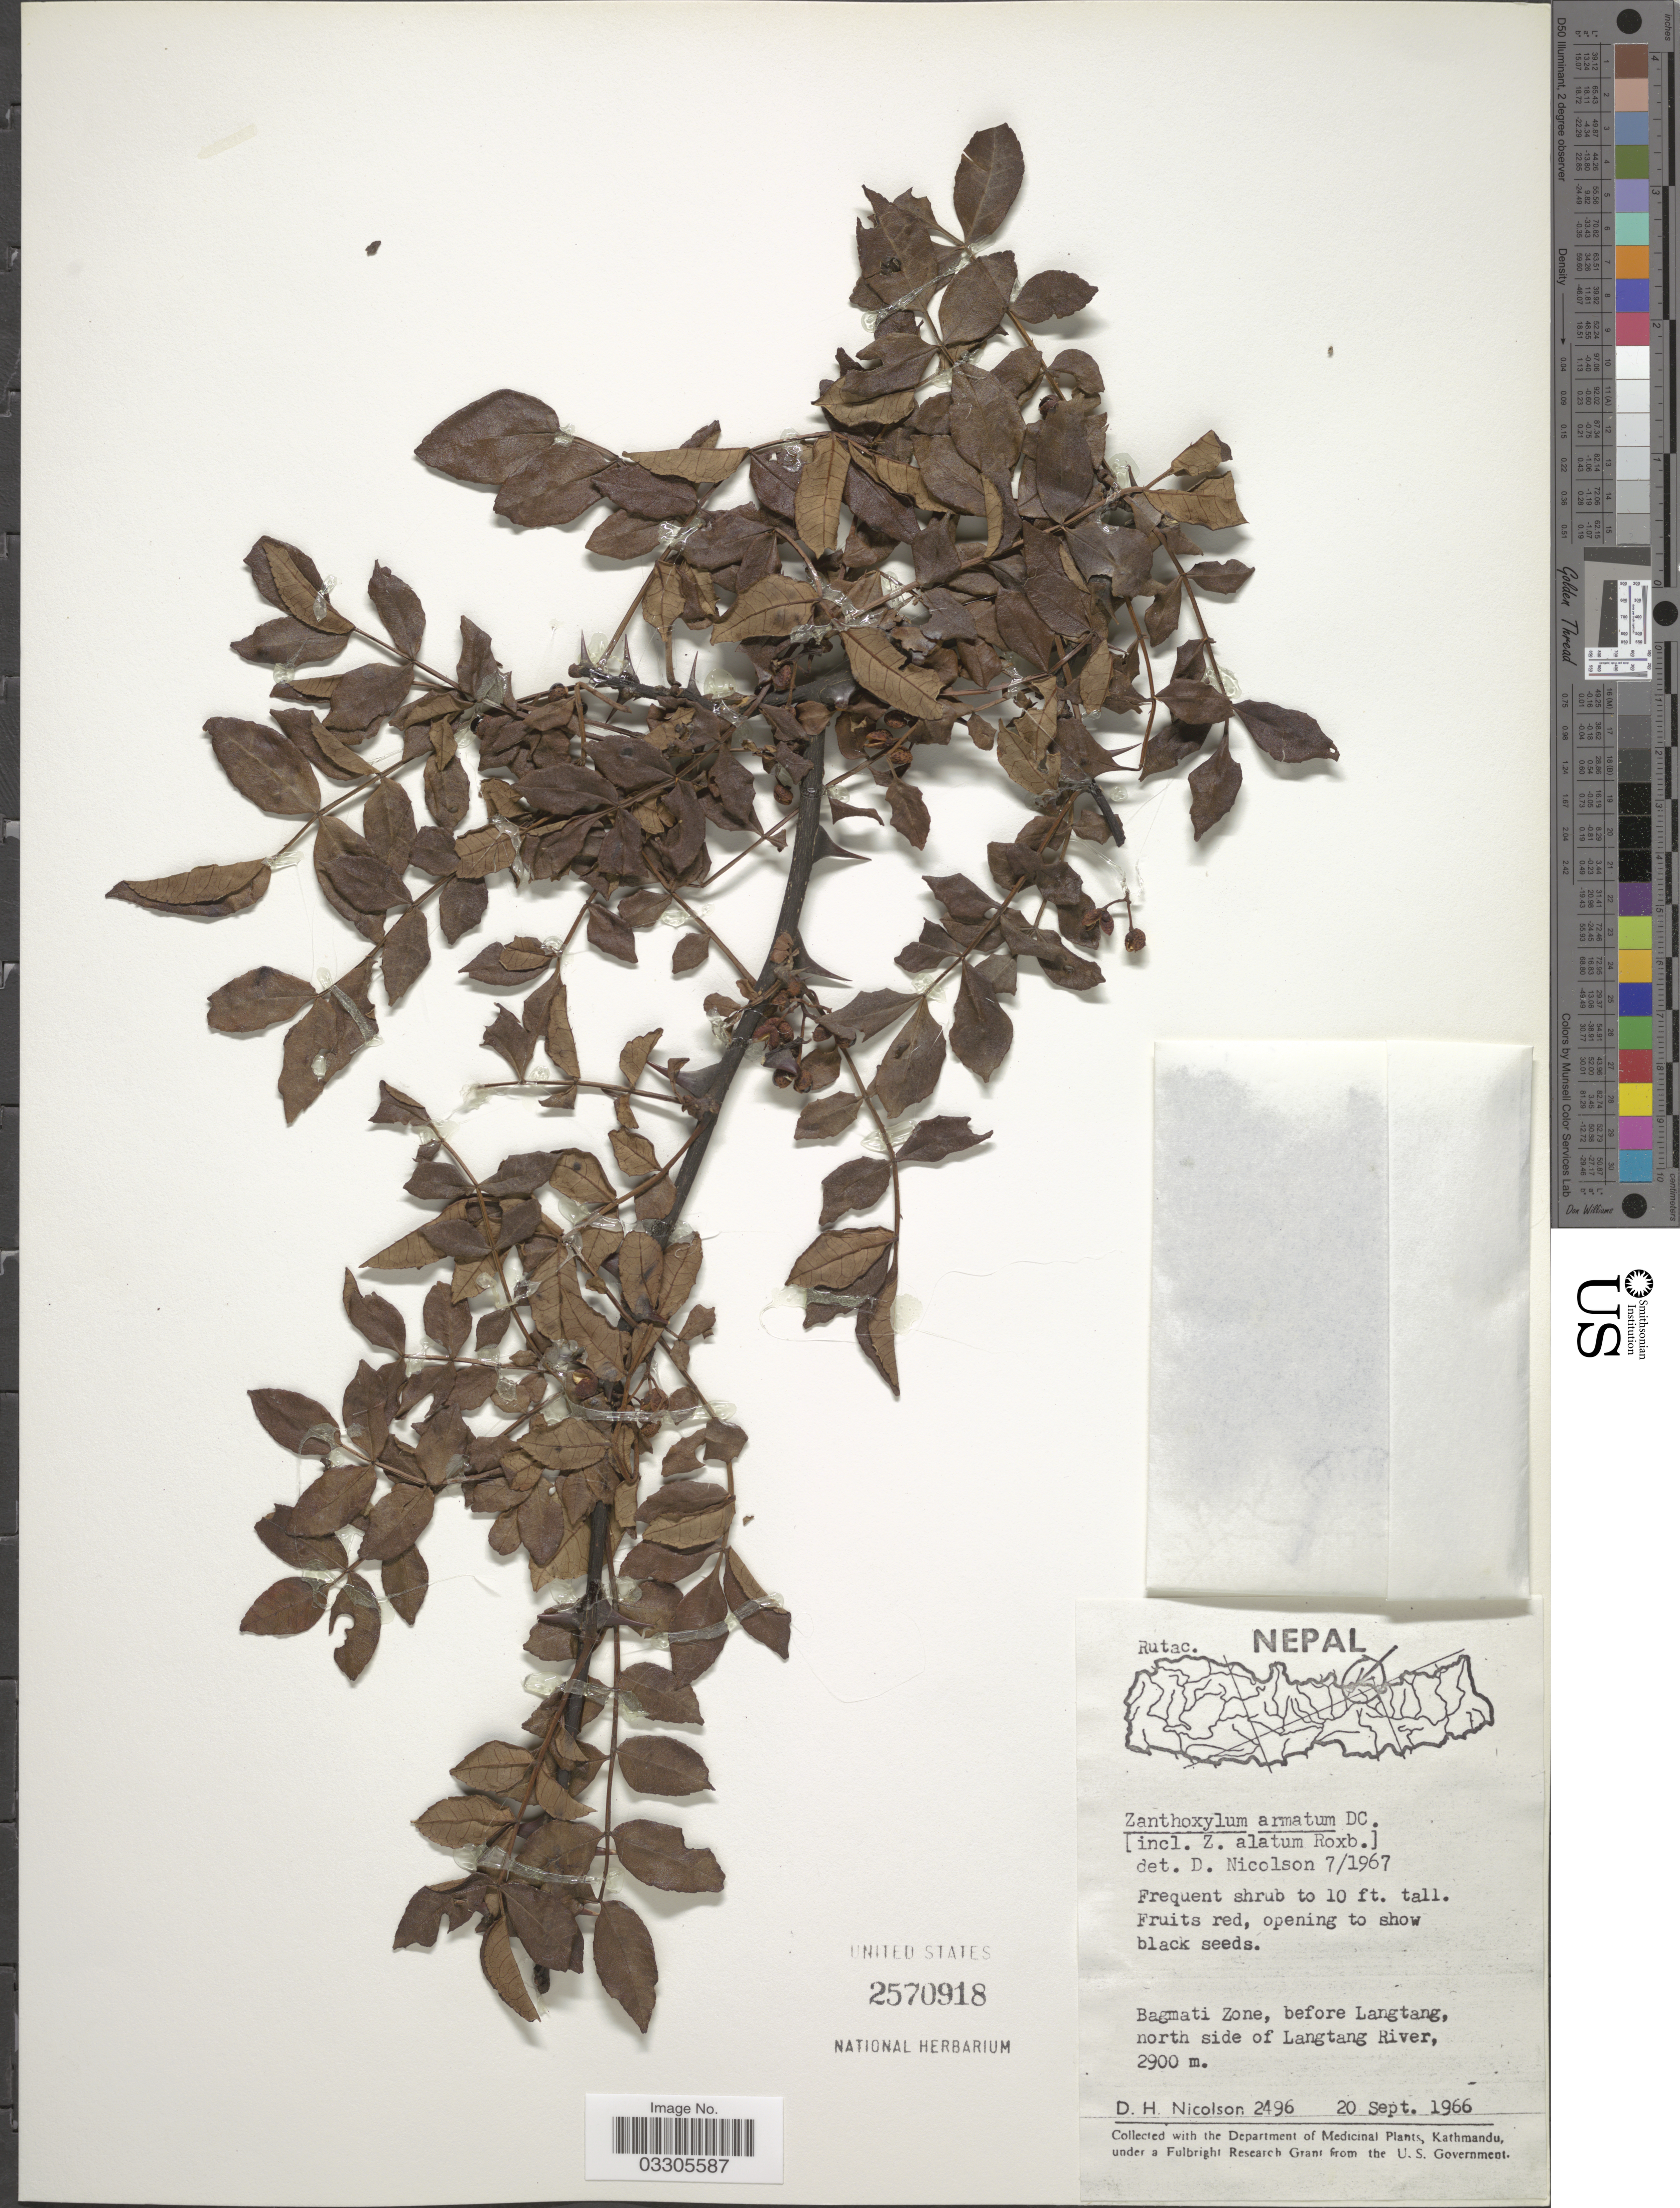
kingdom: Plantae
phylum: Tracheophyta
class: Magnoliopsida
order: Sapindales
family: Rutaceae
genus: Zanthoxylum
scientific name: Zanthoxylum armatum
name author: DC.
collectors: D. H. Nicolson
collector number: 2496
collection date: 1966-09-20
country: Nepal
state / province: Bagmati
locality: Bagmati Zone, before Langtang, north side of Langtang River.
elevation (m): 2900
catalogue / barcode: US 2570918